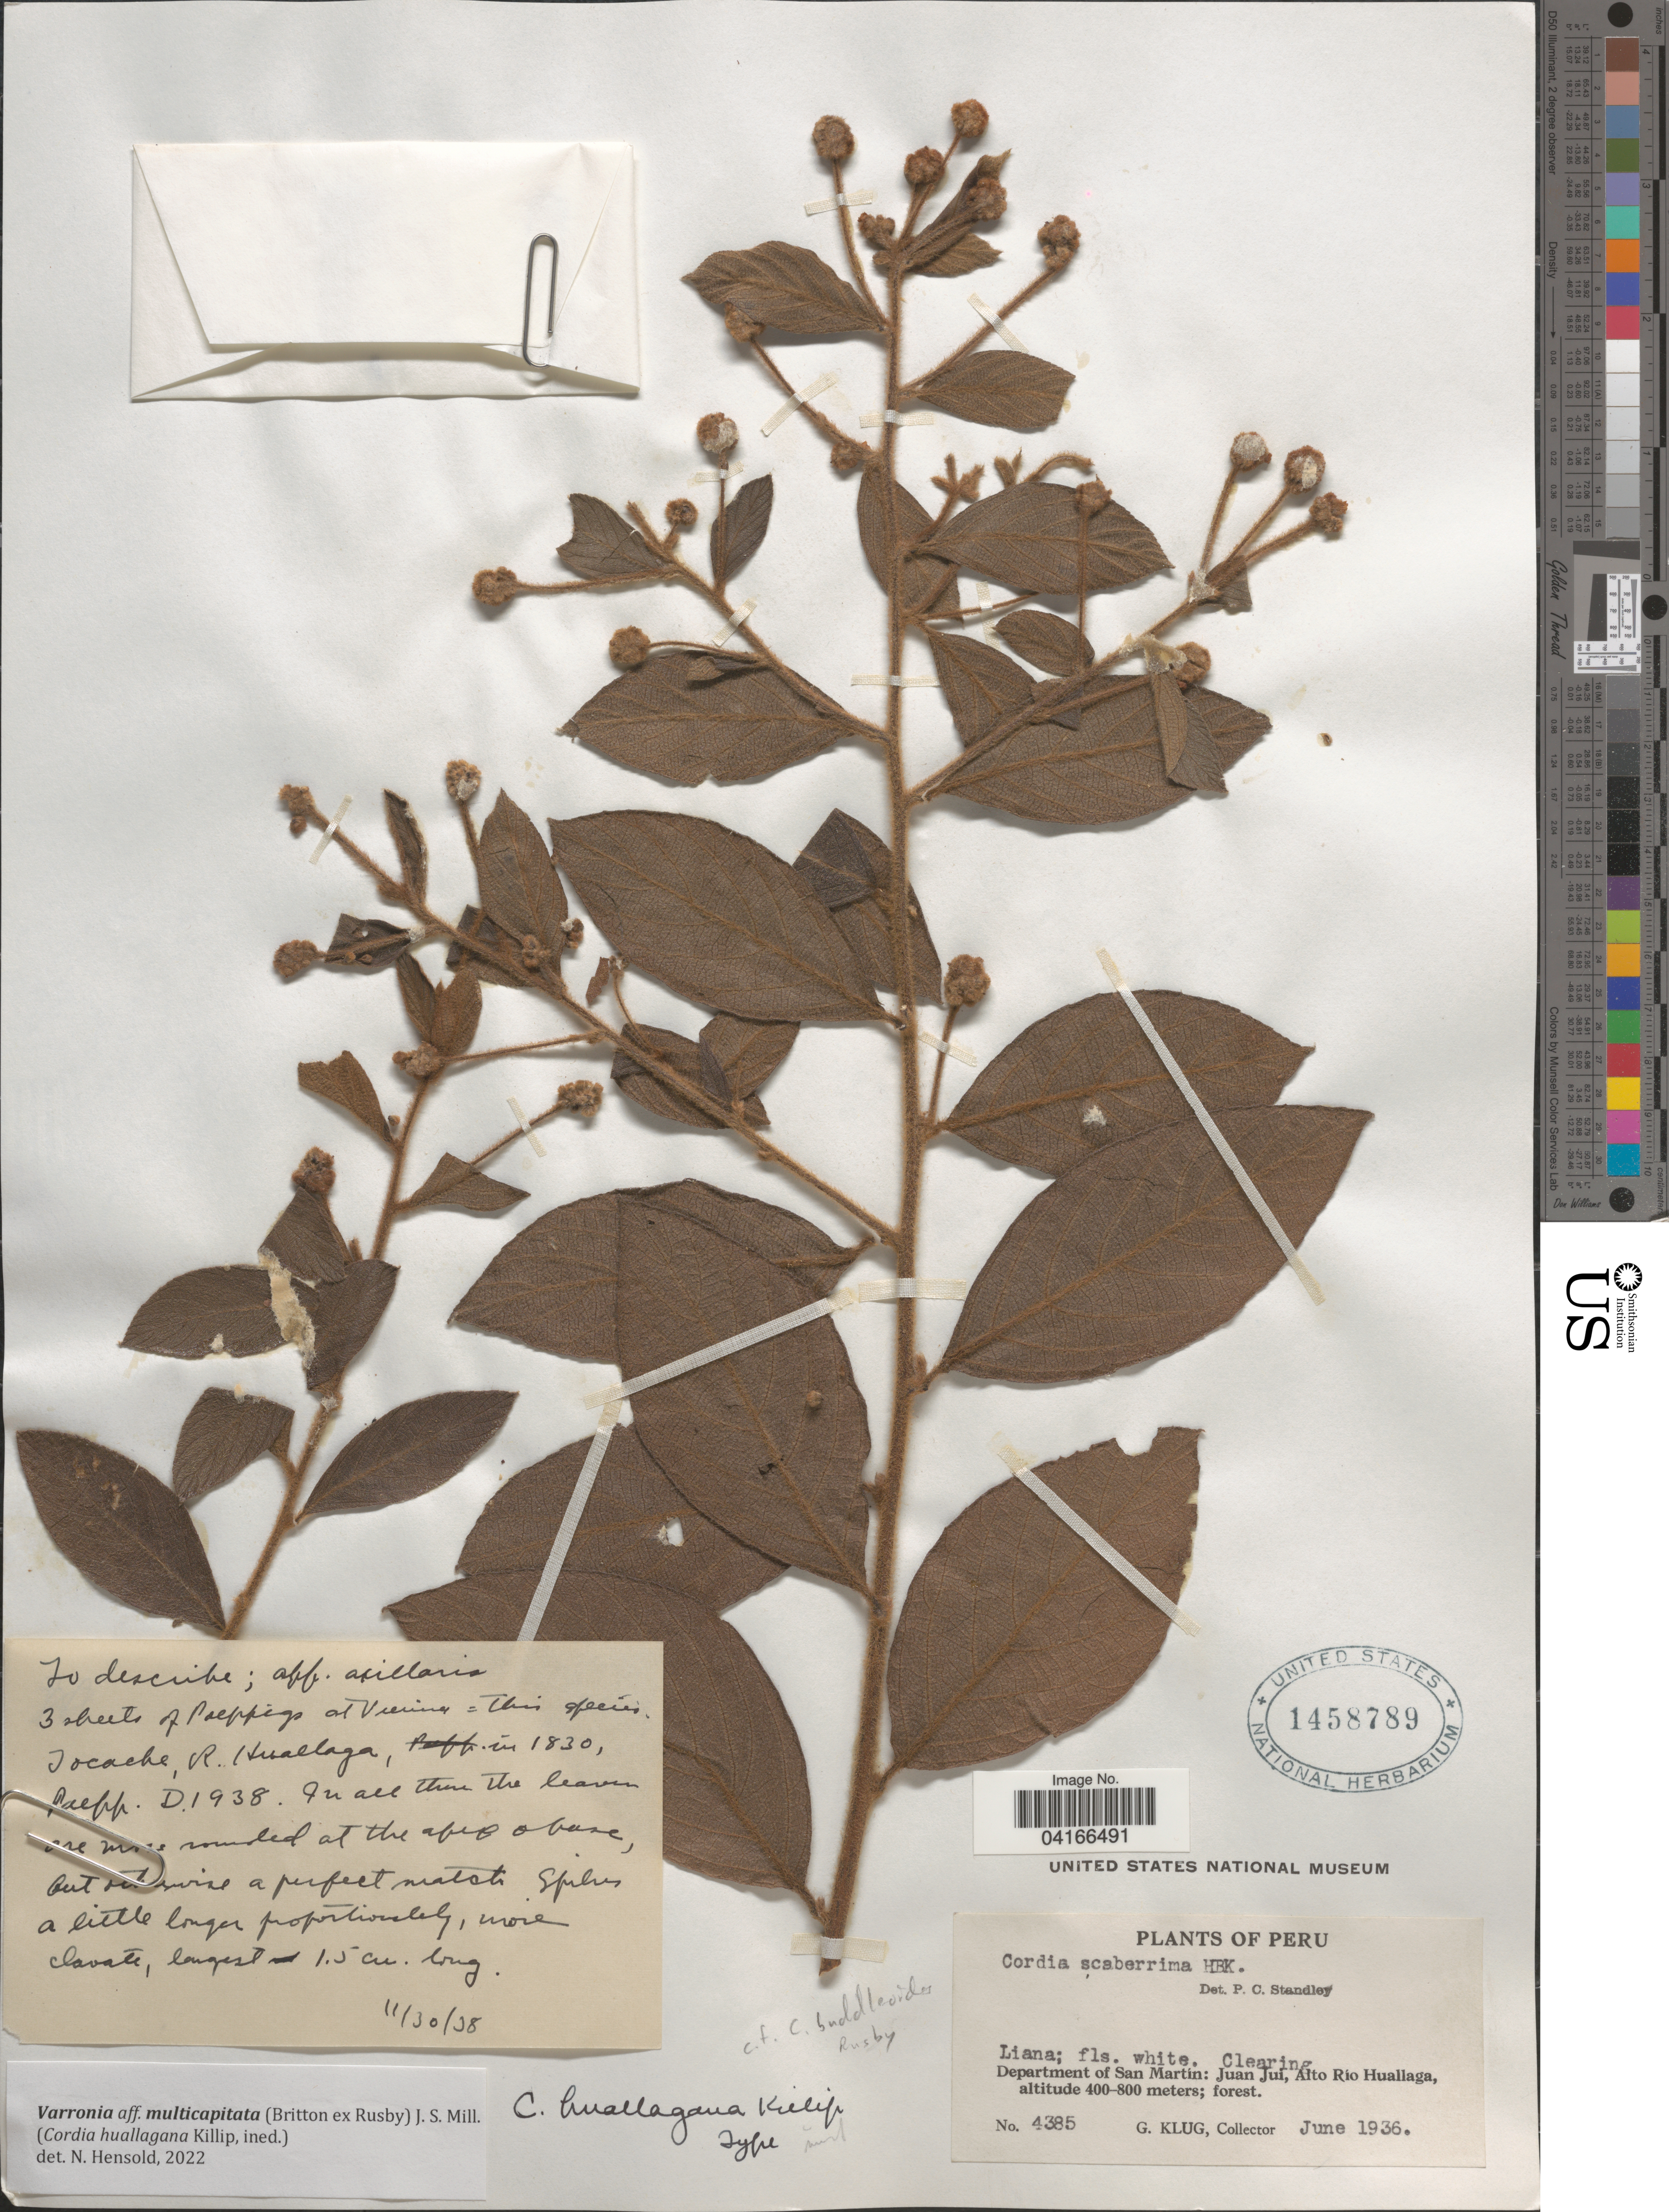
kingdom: Plantae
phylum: Tracheophyta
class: Magnoliopsida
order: Boraginales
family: Cordiaceae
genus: Varronia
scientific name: Varronia multicapitata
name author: (Britton) J.S. Mill.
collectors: G. Klug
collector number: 4385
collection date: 1936-06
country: Peru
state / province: San Martin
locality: Liana. Department of San Martin: Juan Jui, Alto Rio Huallaga.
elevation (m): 400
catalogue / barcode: US 1458789